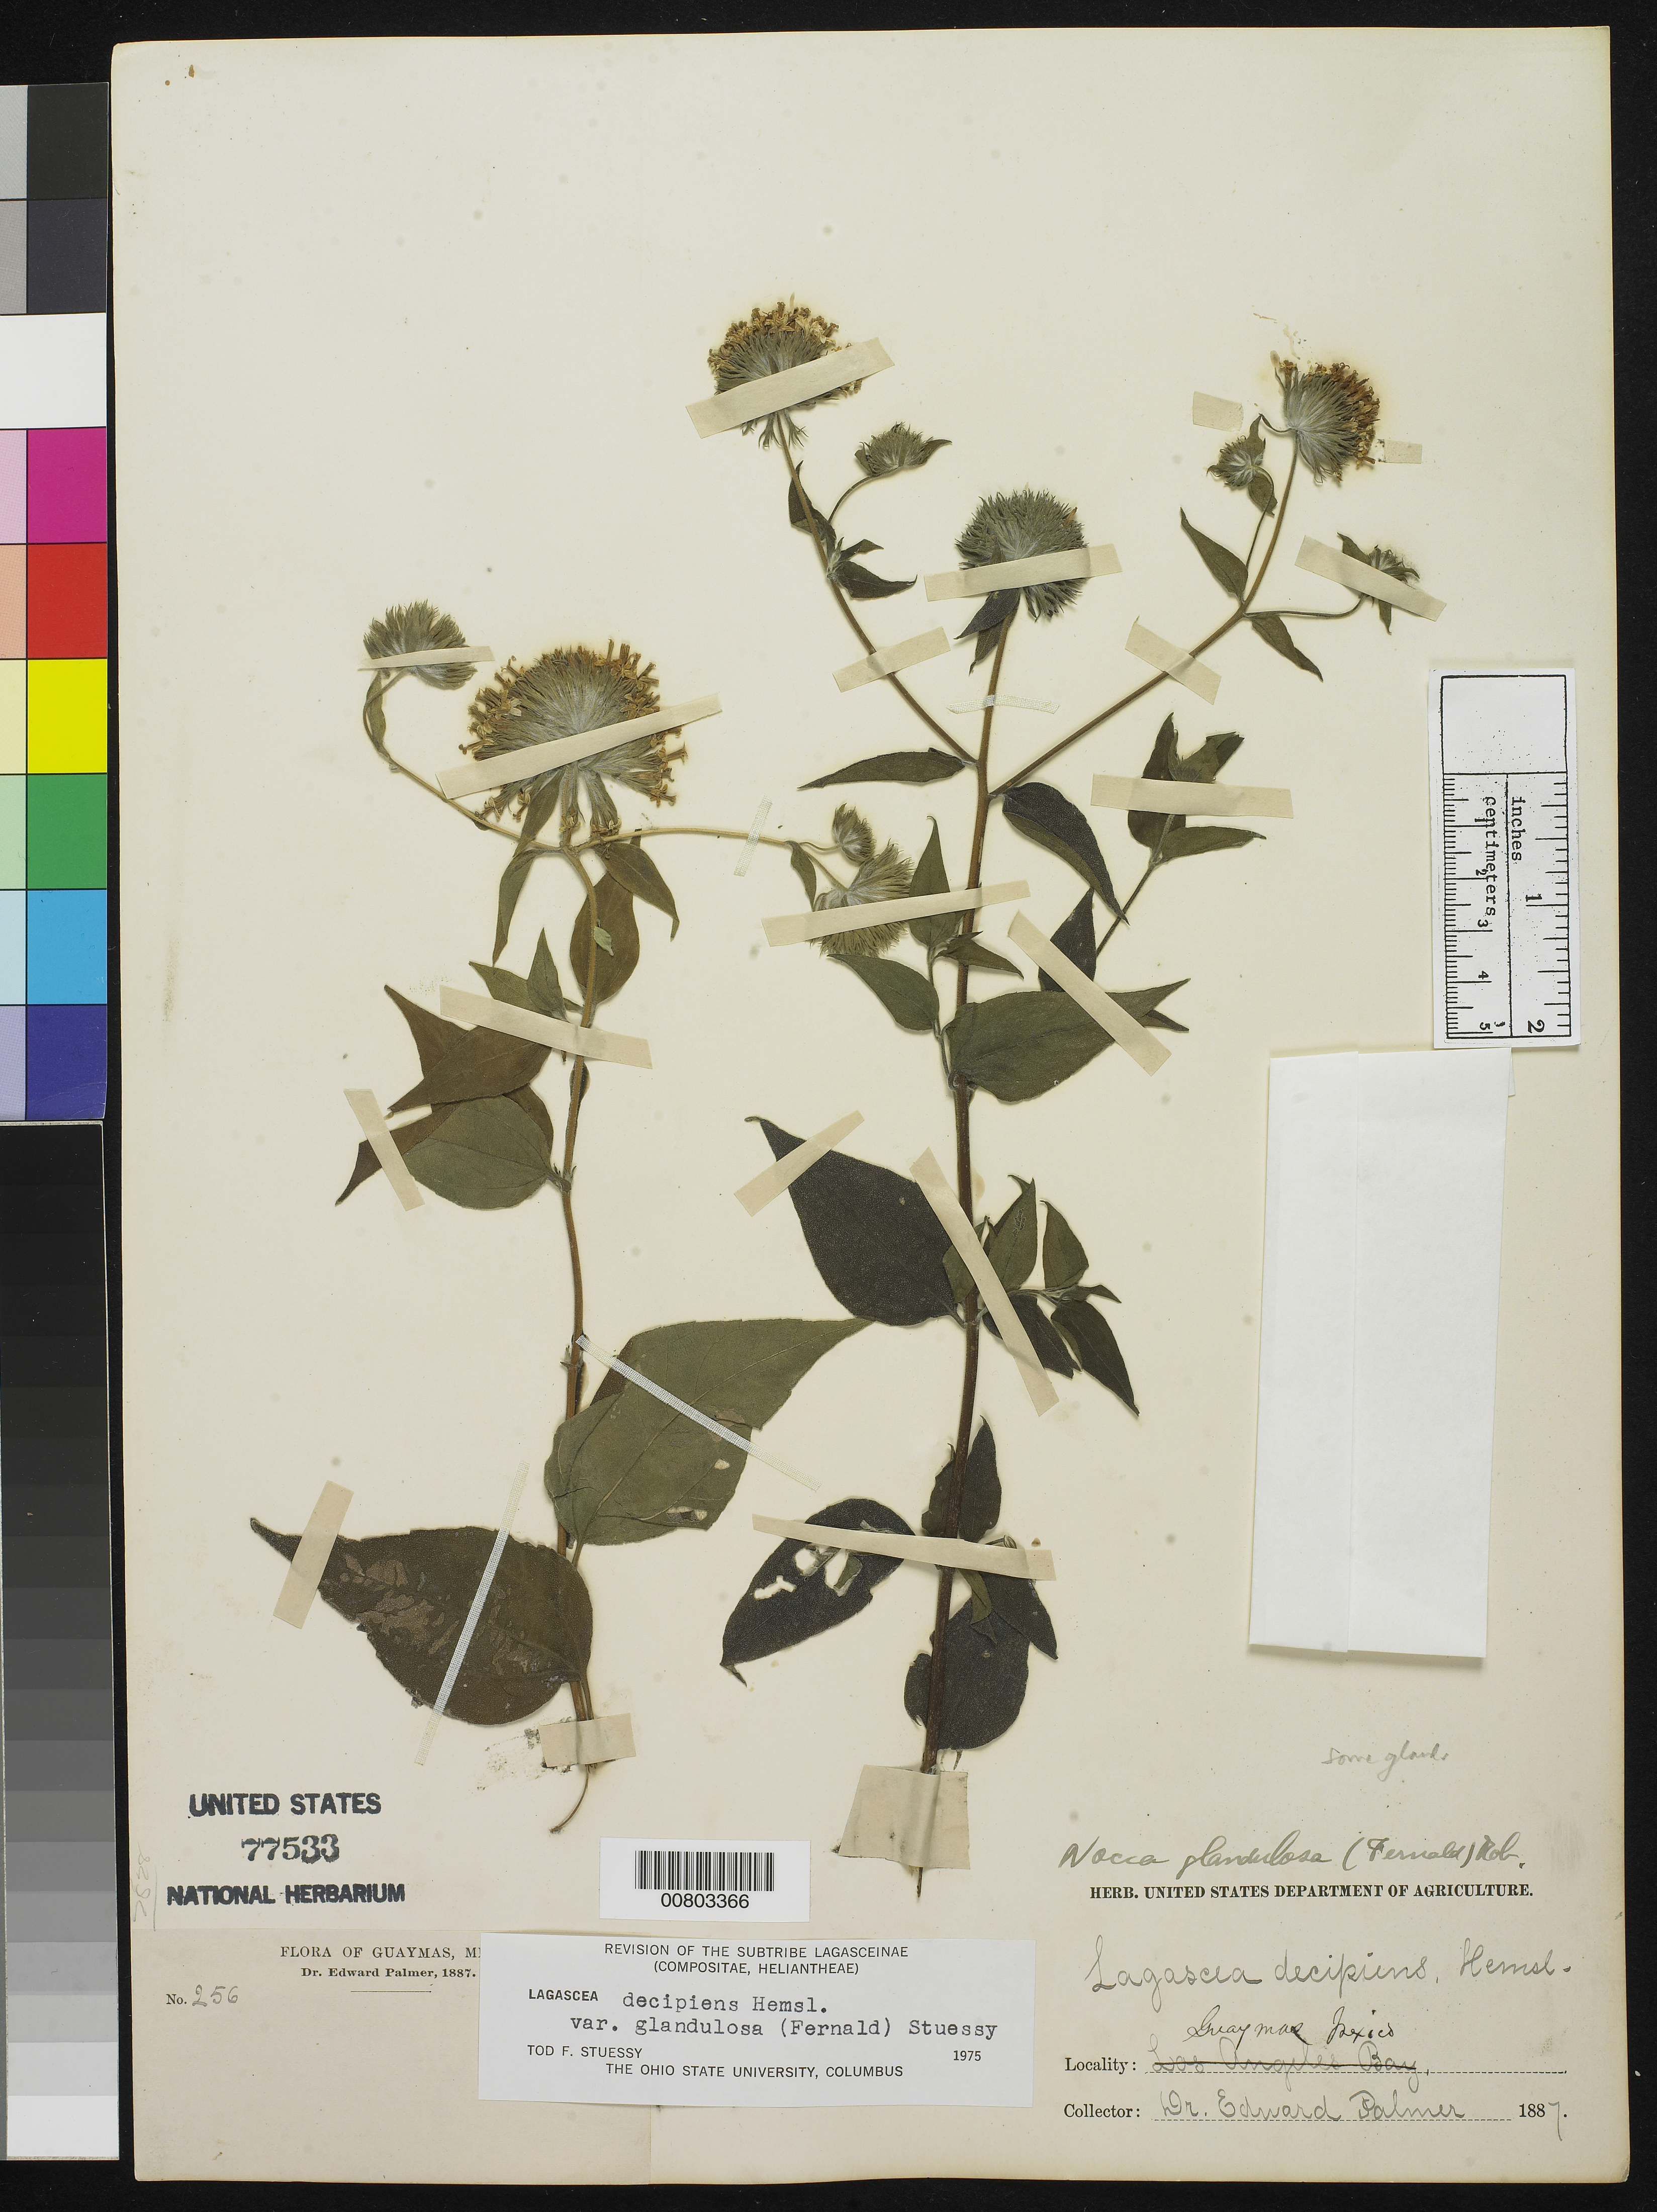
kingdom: Plantae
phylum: Tracheophyta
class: Magnoliopsida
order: Asterales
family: Asteraceae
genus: Lagascea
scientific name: Lagascea decipiens var. glandulosa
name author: (Fernald) Stuessy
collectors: E. Palmer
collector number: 256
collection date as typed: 1887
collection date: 1887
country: Mexico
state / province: Sonora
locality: Guaymas, Sonora.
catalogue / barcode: US 77533